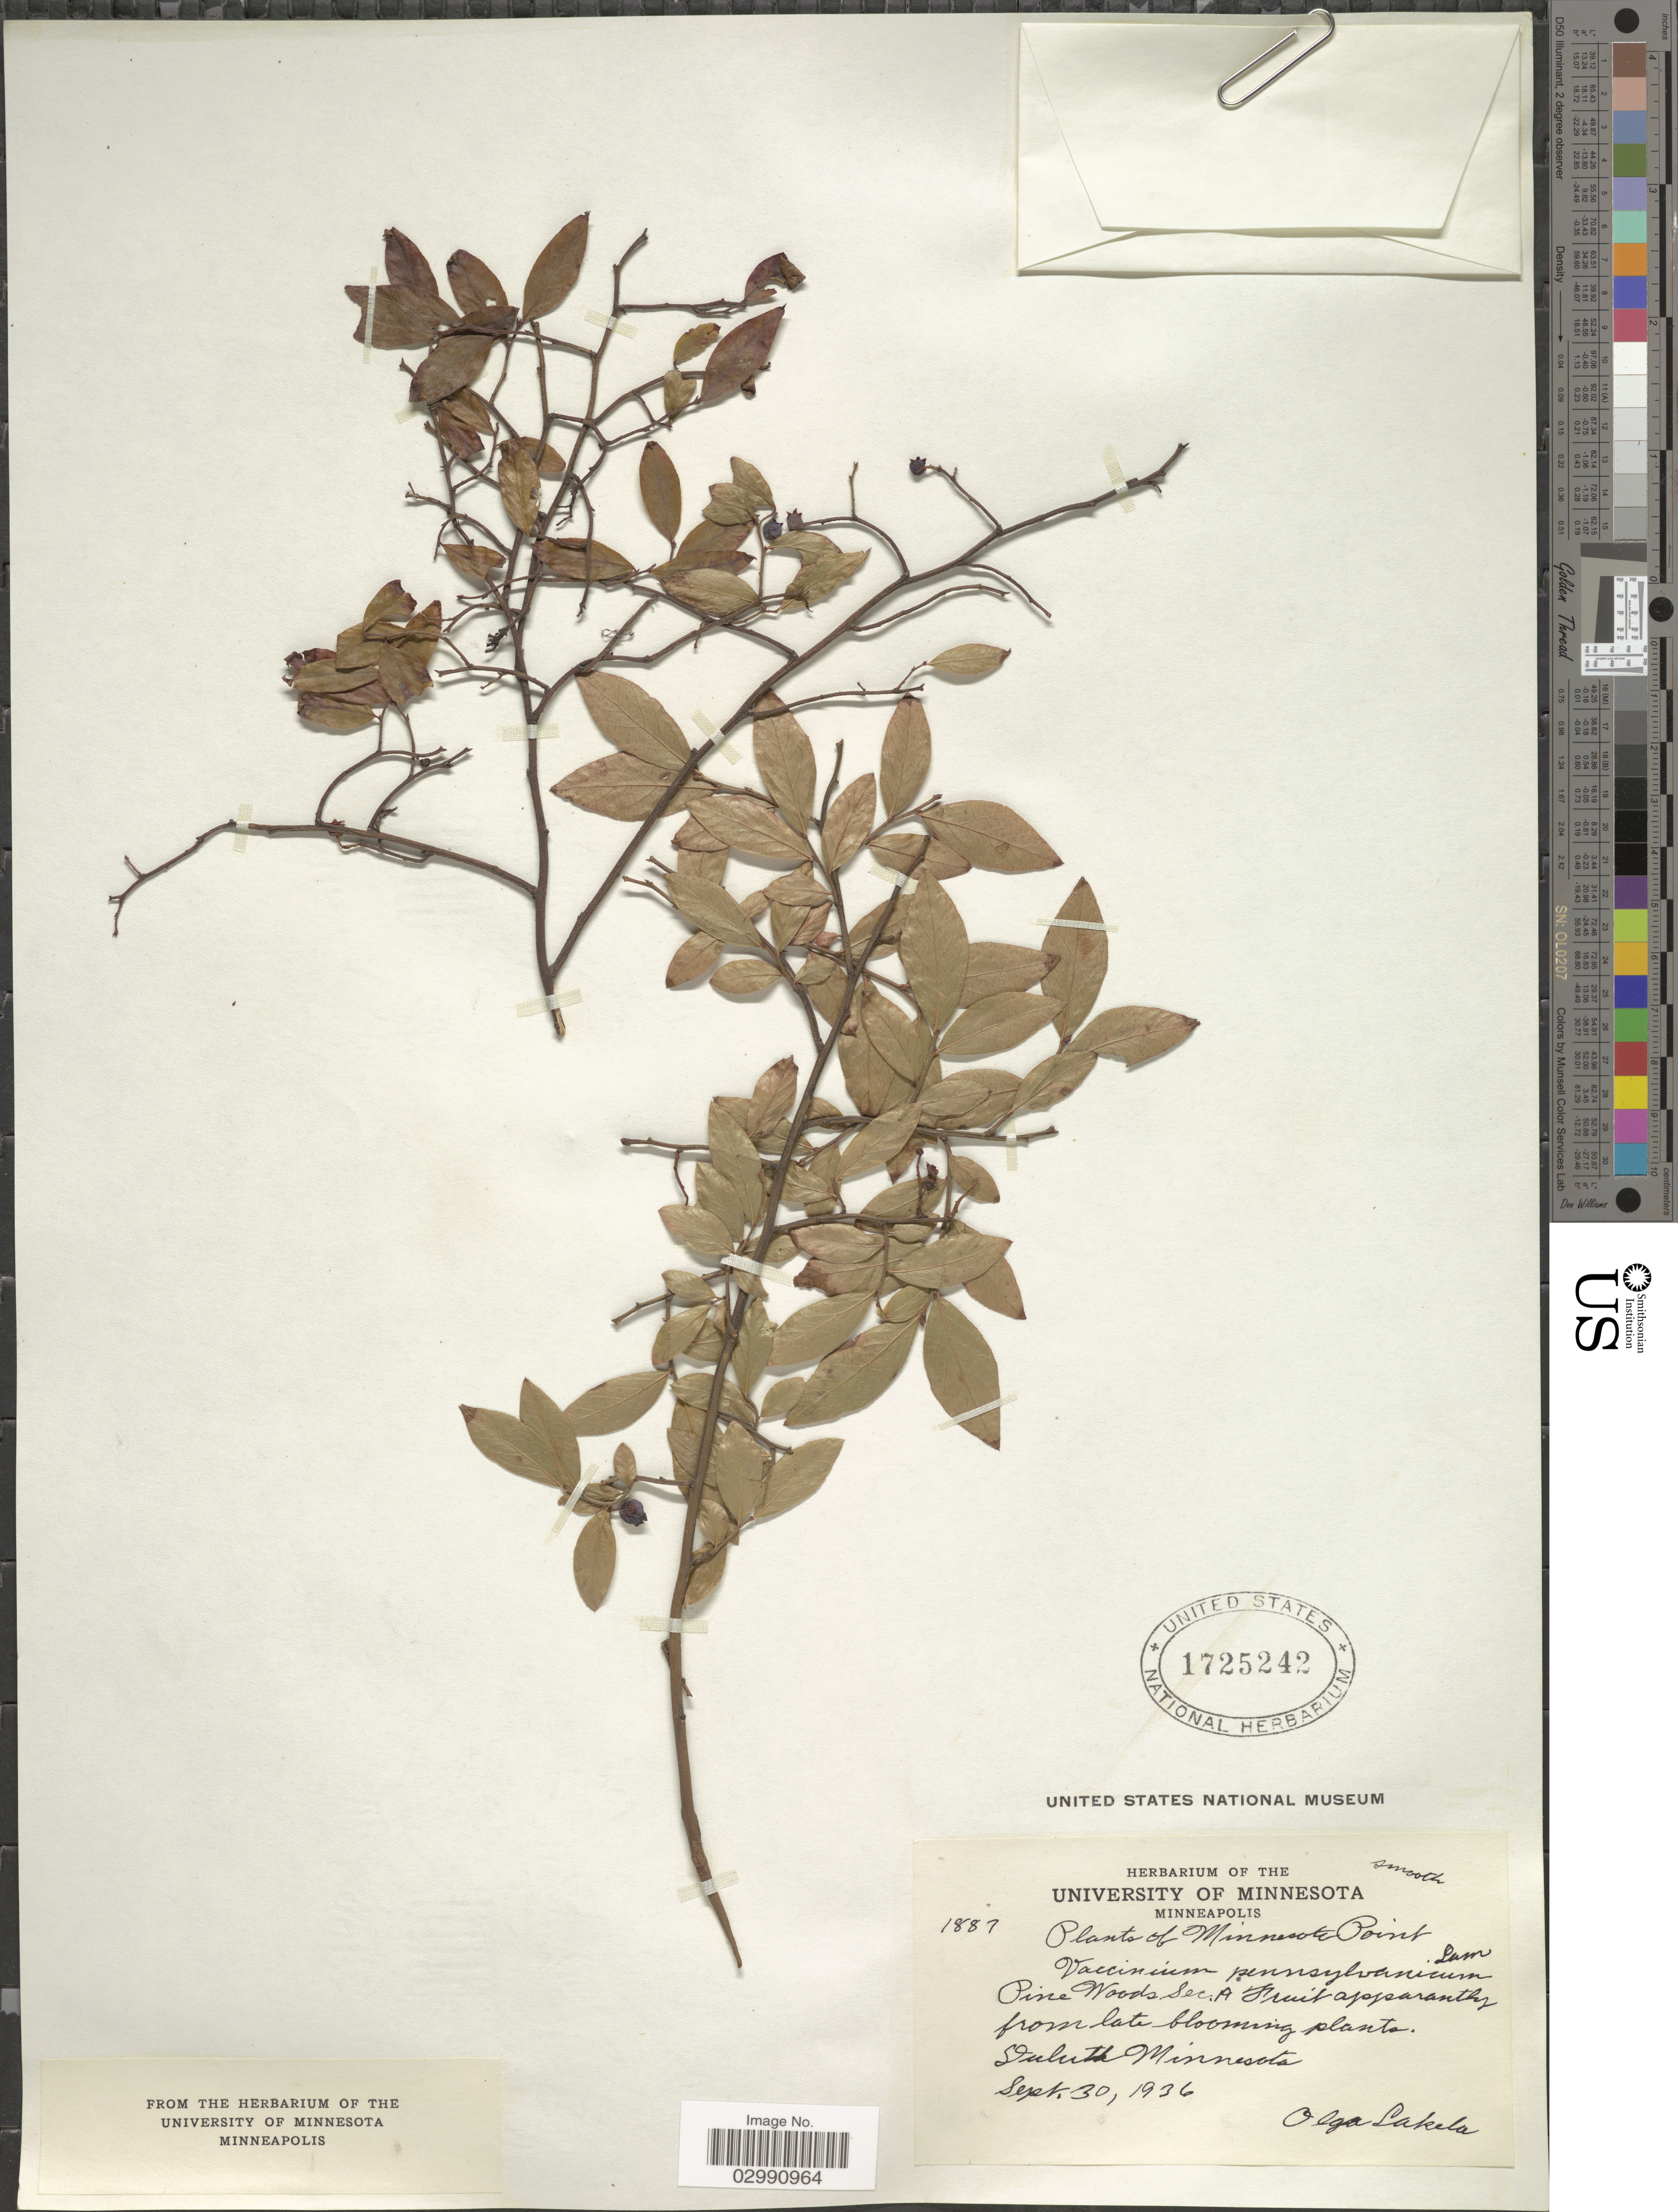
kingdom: Plantae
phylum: Tracheophyta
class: Magnoliopsida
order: Ericales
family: Ericaceae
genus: Vaccinium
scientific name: Vaccinium sp.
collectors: O. K. Lakela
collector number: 1887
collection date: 1936-09-30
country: United States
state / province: Minnesota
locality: Minnesota Point. Duluth Minnesota.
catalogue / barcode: US 1725242